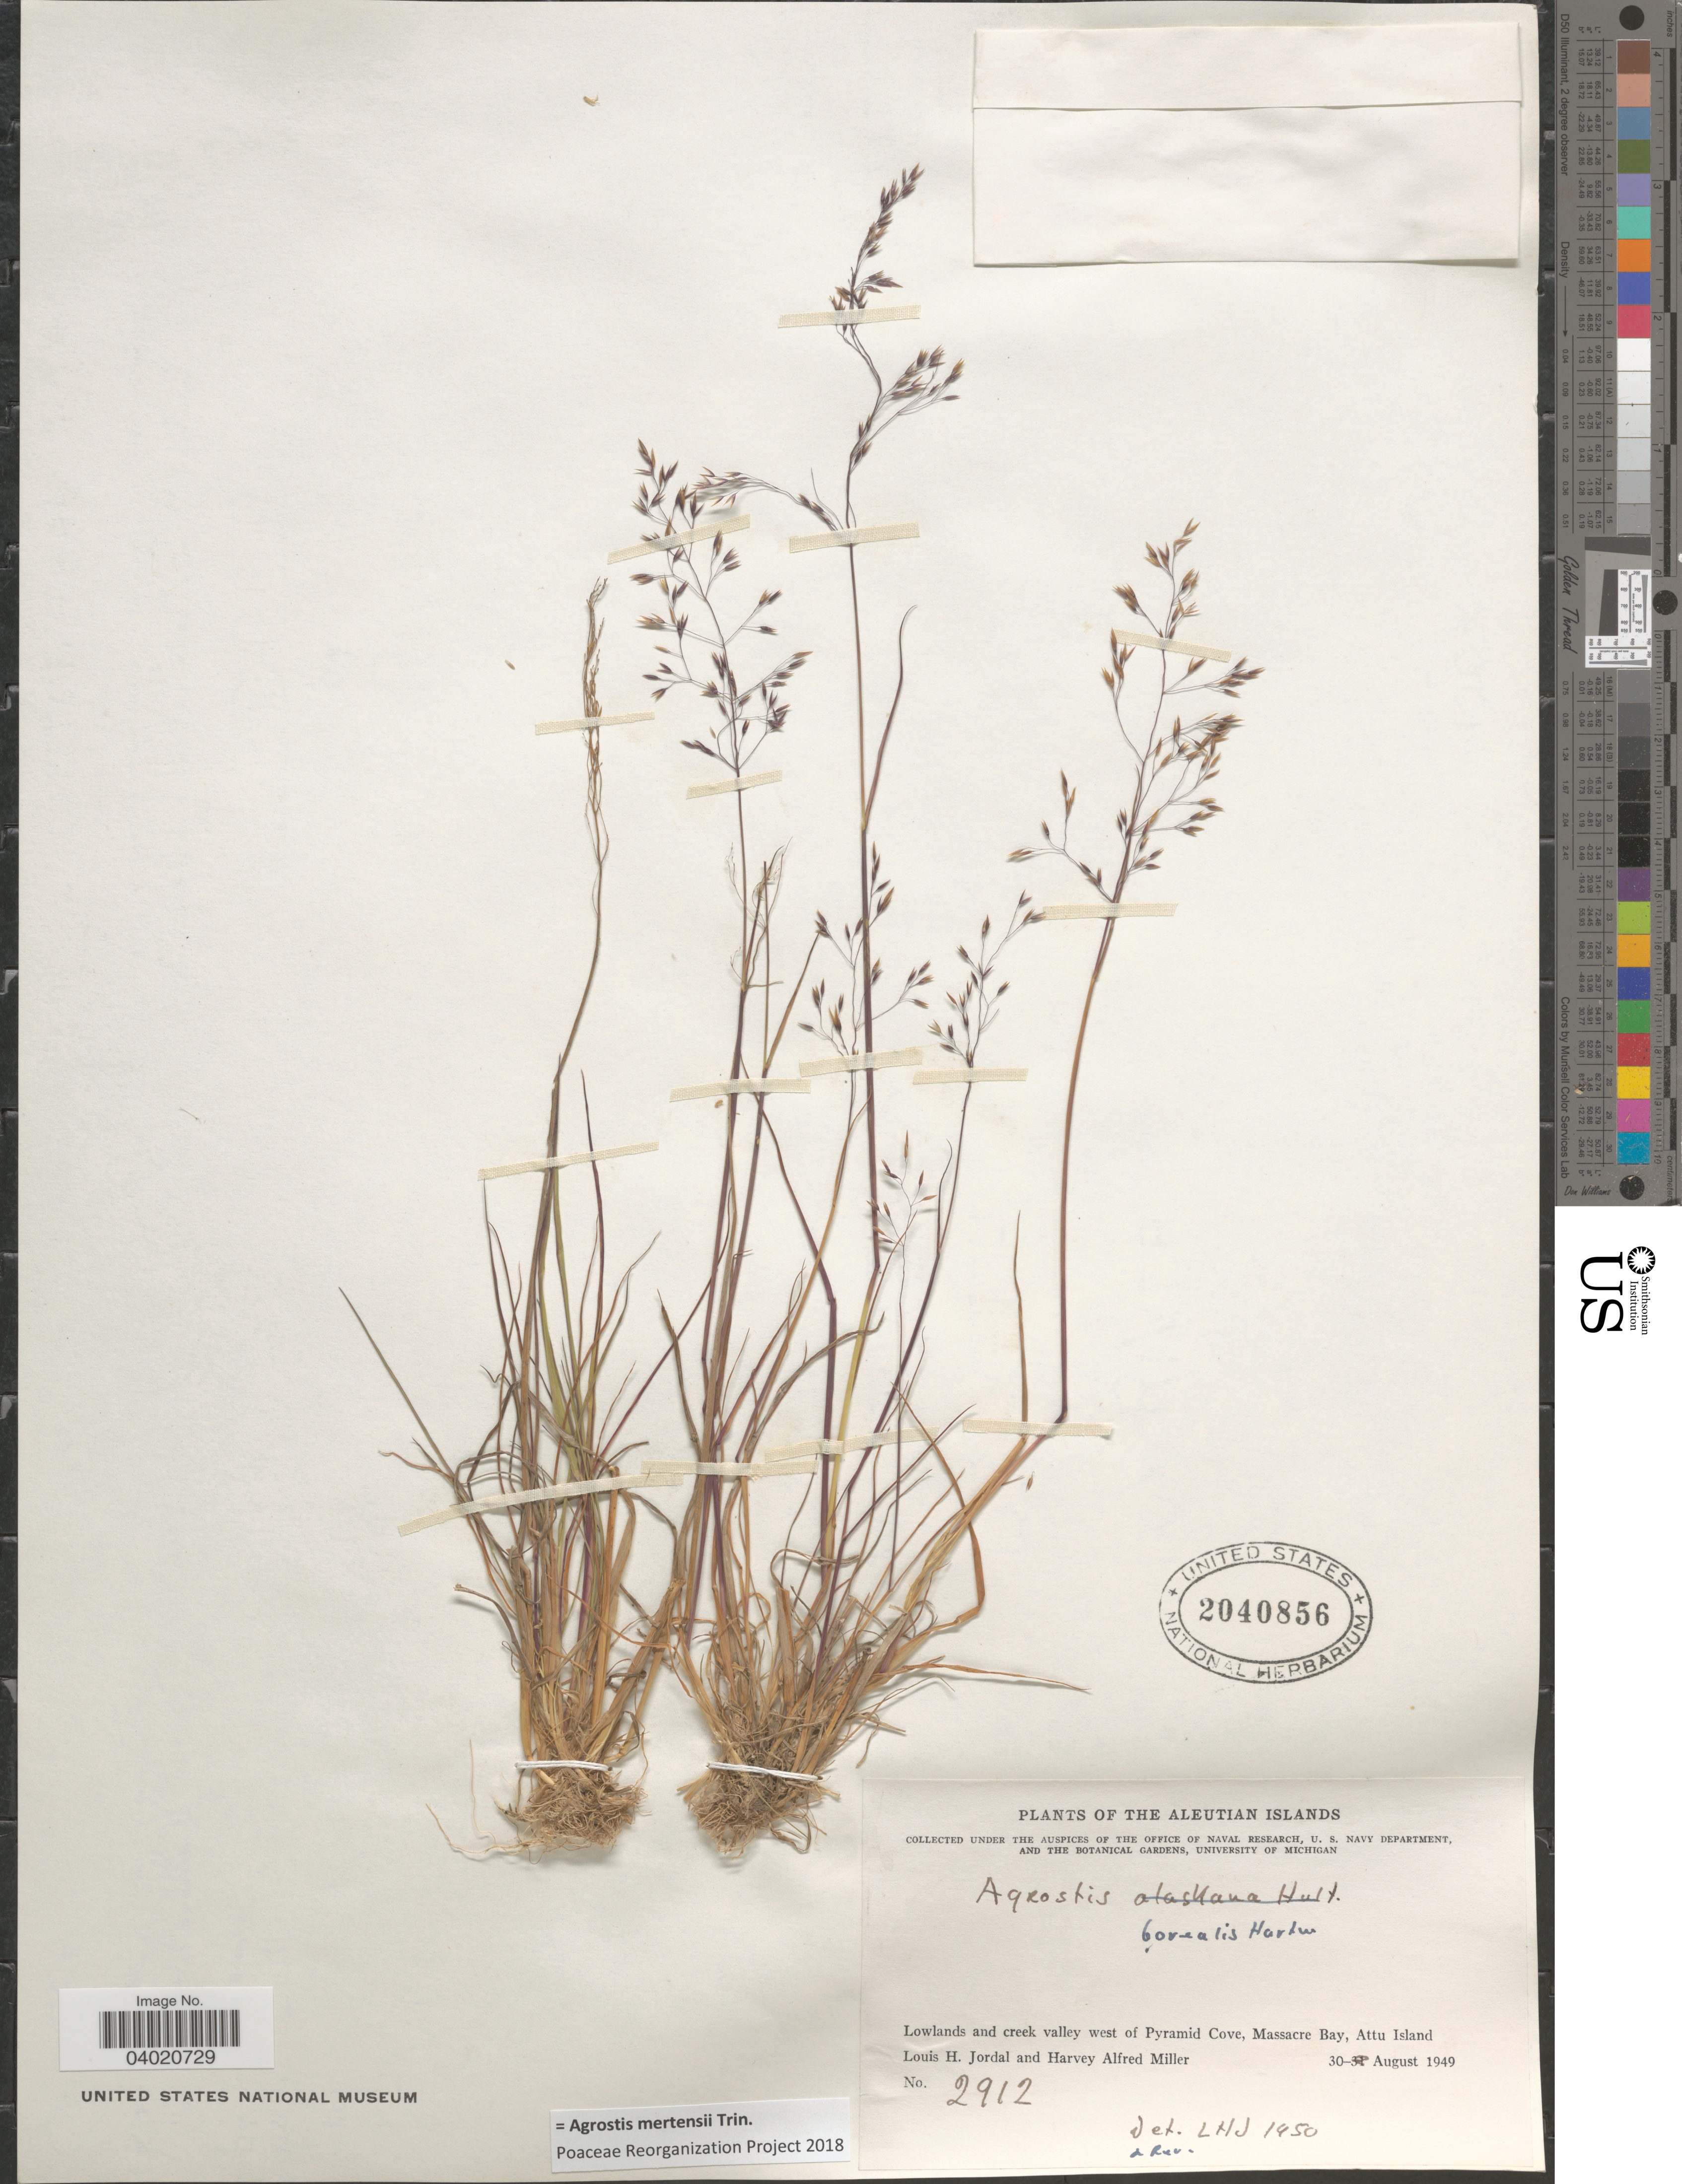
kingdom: Plantae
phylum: Tracheophyta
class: Liliopsida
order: Poales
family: Poaceae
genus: Agrostis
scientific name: Agrostis mertensii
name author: Trin.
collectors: L. Jordal & H. A. Miller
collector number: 2912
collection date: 1949-08-30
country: United States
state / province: Alaska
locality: The Aleutian Islands. Lowlands and creek valley west of Pyramid Cove, Massacre Bay, Attu Island.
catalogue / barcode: US 2040856